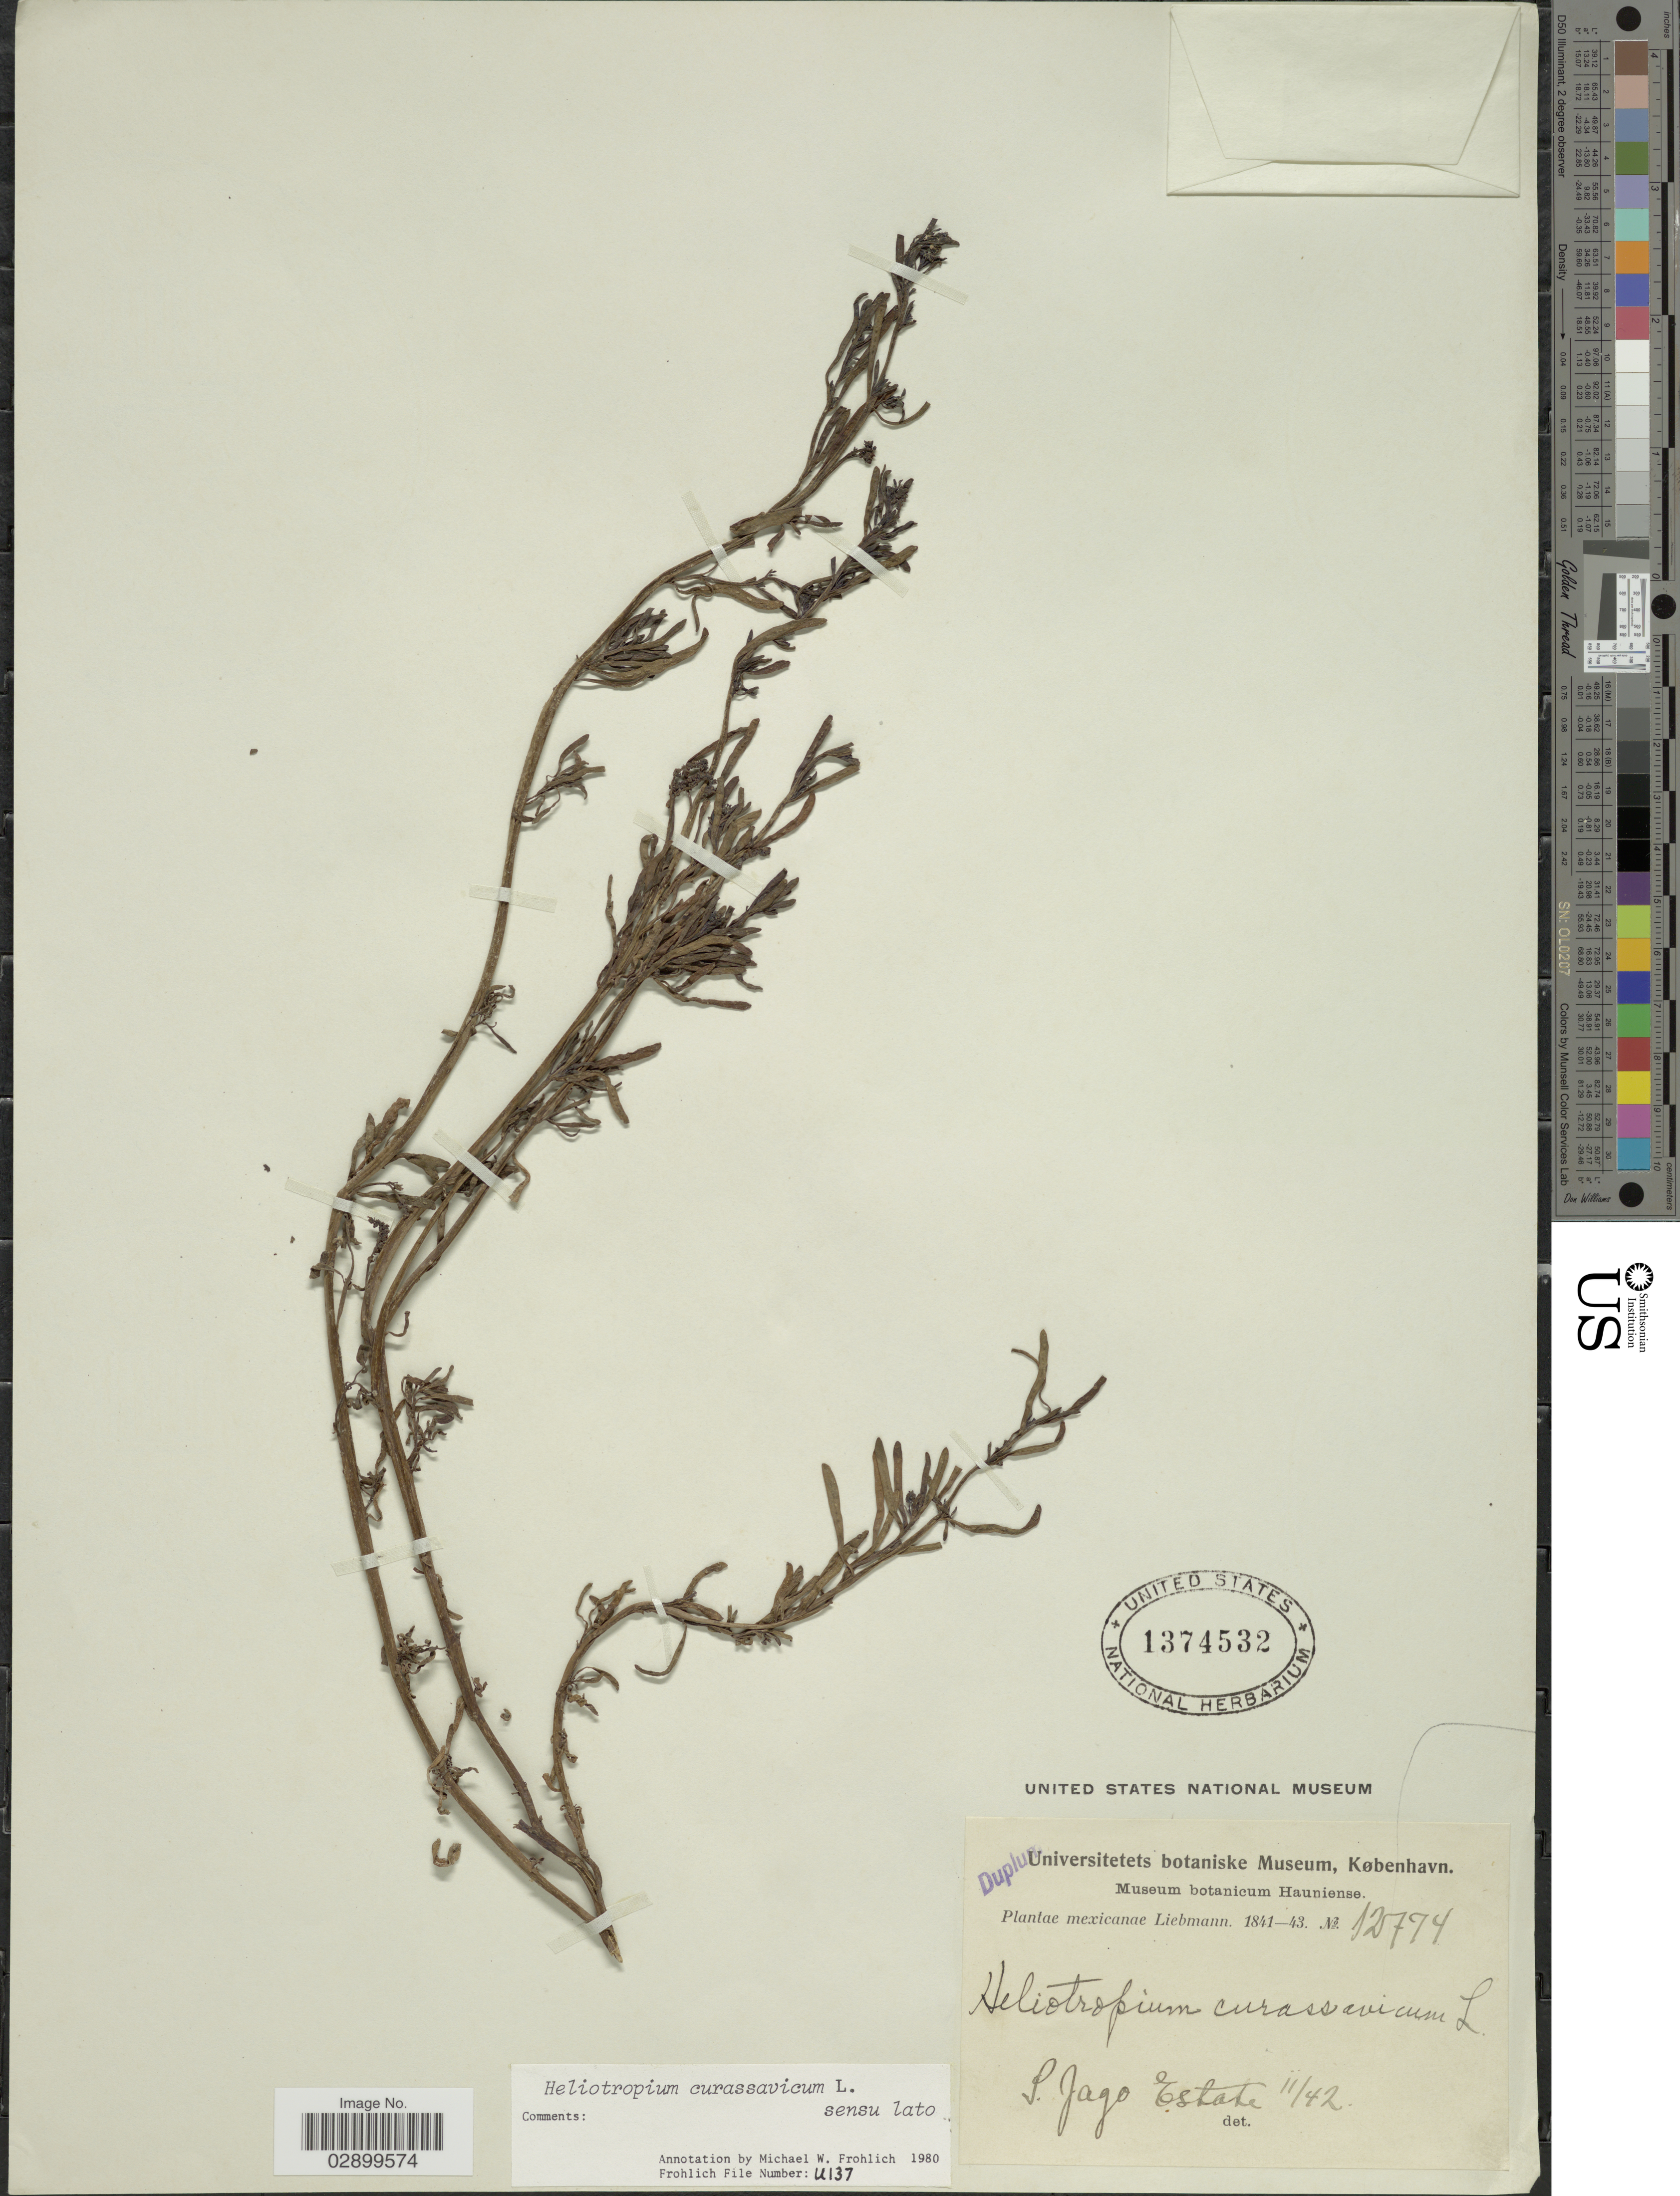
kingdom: Plantae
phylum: Tracheophyta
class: Magnoliopsida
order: Boraginales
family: Heliotropiaceae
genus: Heliotropium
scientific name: Heliotropium curassavicum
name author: L.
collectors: Liebmann, --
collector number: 12774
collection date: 1842-11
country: Mexico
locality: S. Jago Estate.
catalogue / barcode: US 1374532